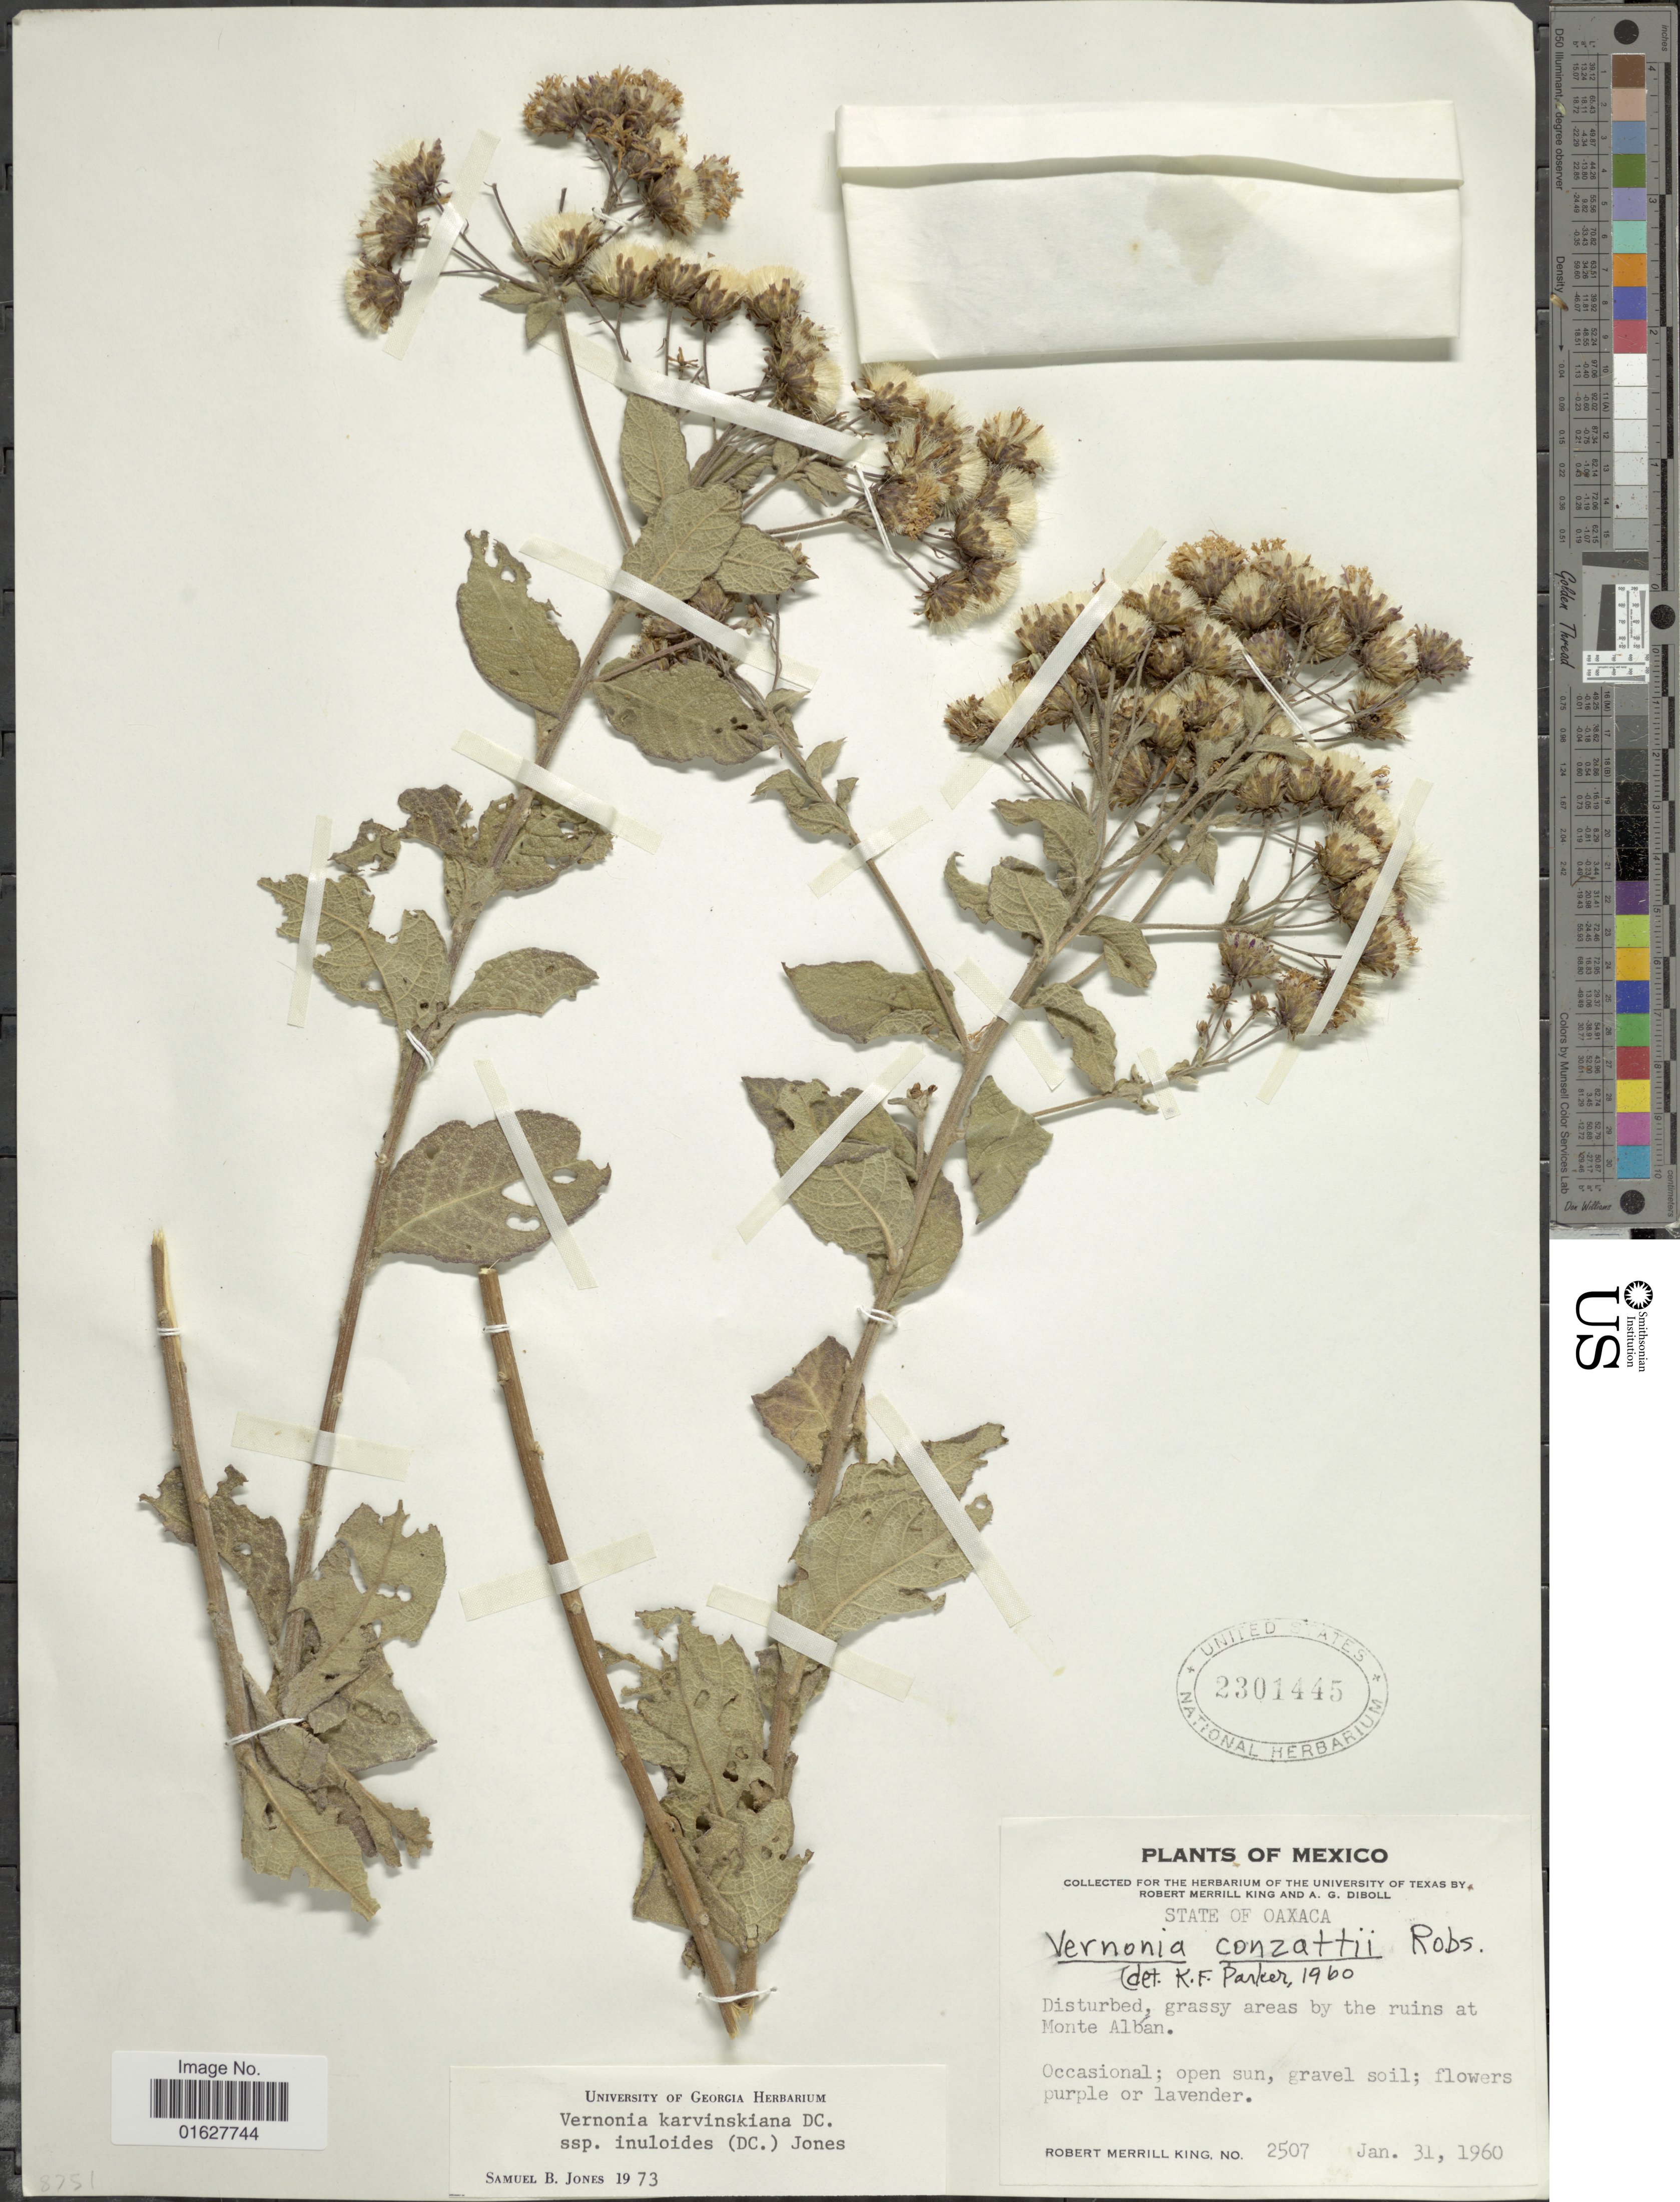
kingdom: Plantae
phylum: Tracheophyta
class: Magnoliopsida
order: Asterales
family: Asteraceae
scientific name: Vickianthus inuloides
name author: (DC.) H. Rob.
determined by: Renon, Polla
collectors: R. M. King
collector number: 2507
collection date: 1960-01-31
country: Mexico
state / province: Oaxaca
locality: Mexico. State of Oaxaca. Disturbed, grassy areas by the ruins at Monte Alban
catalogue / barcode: US 2301445